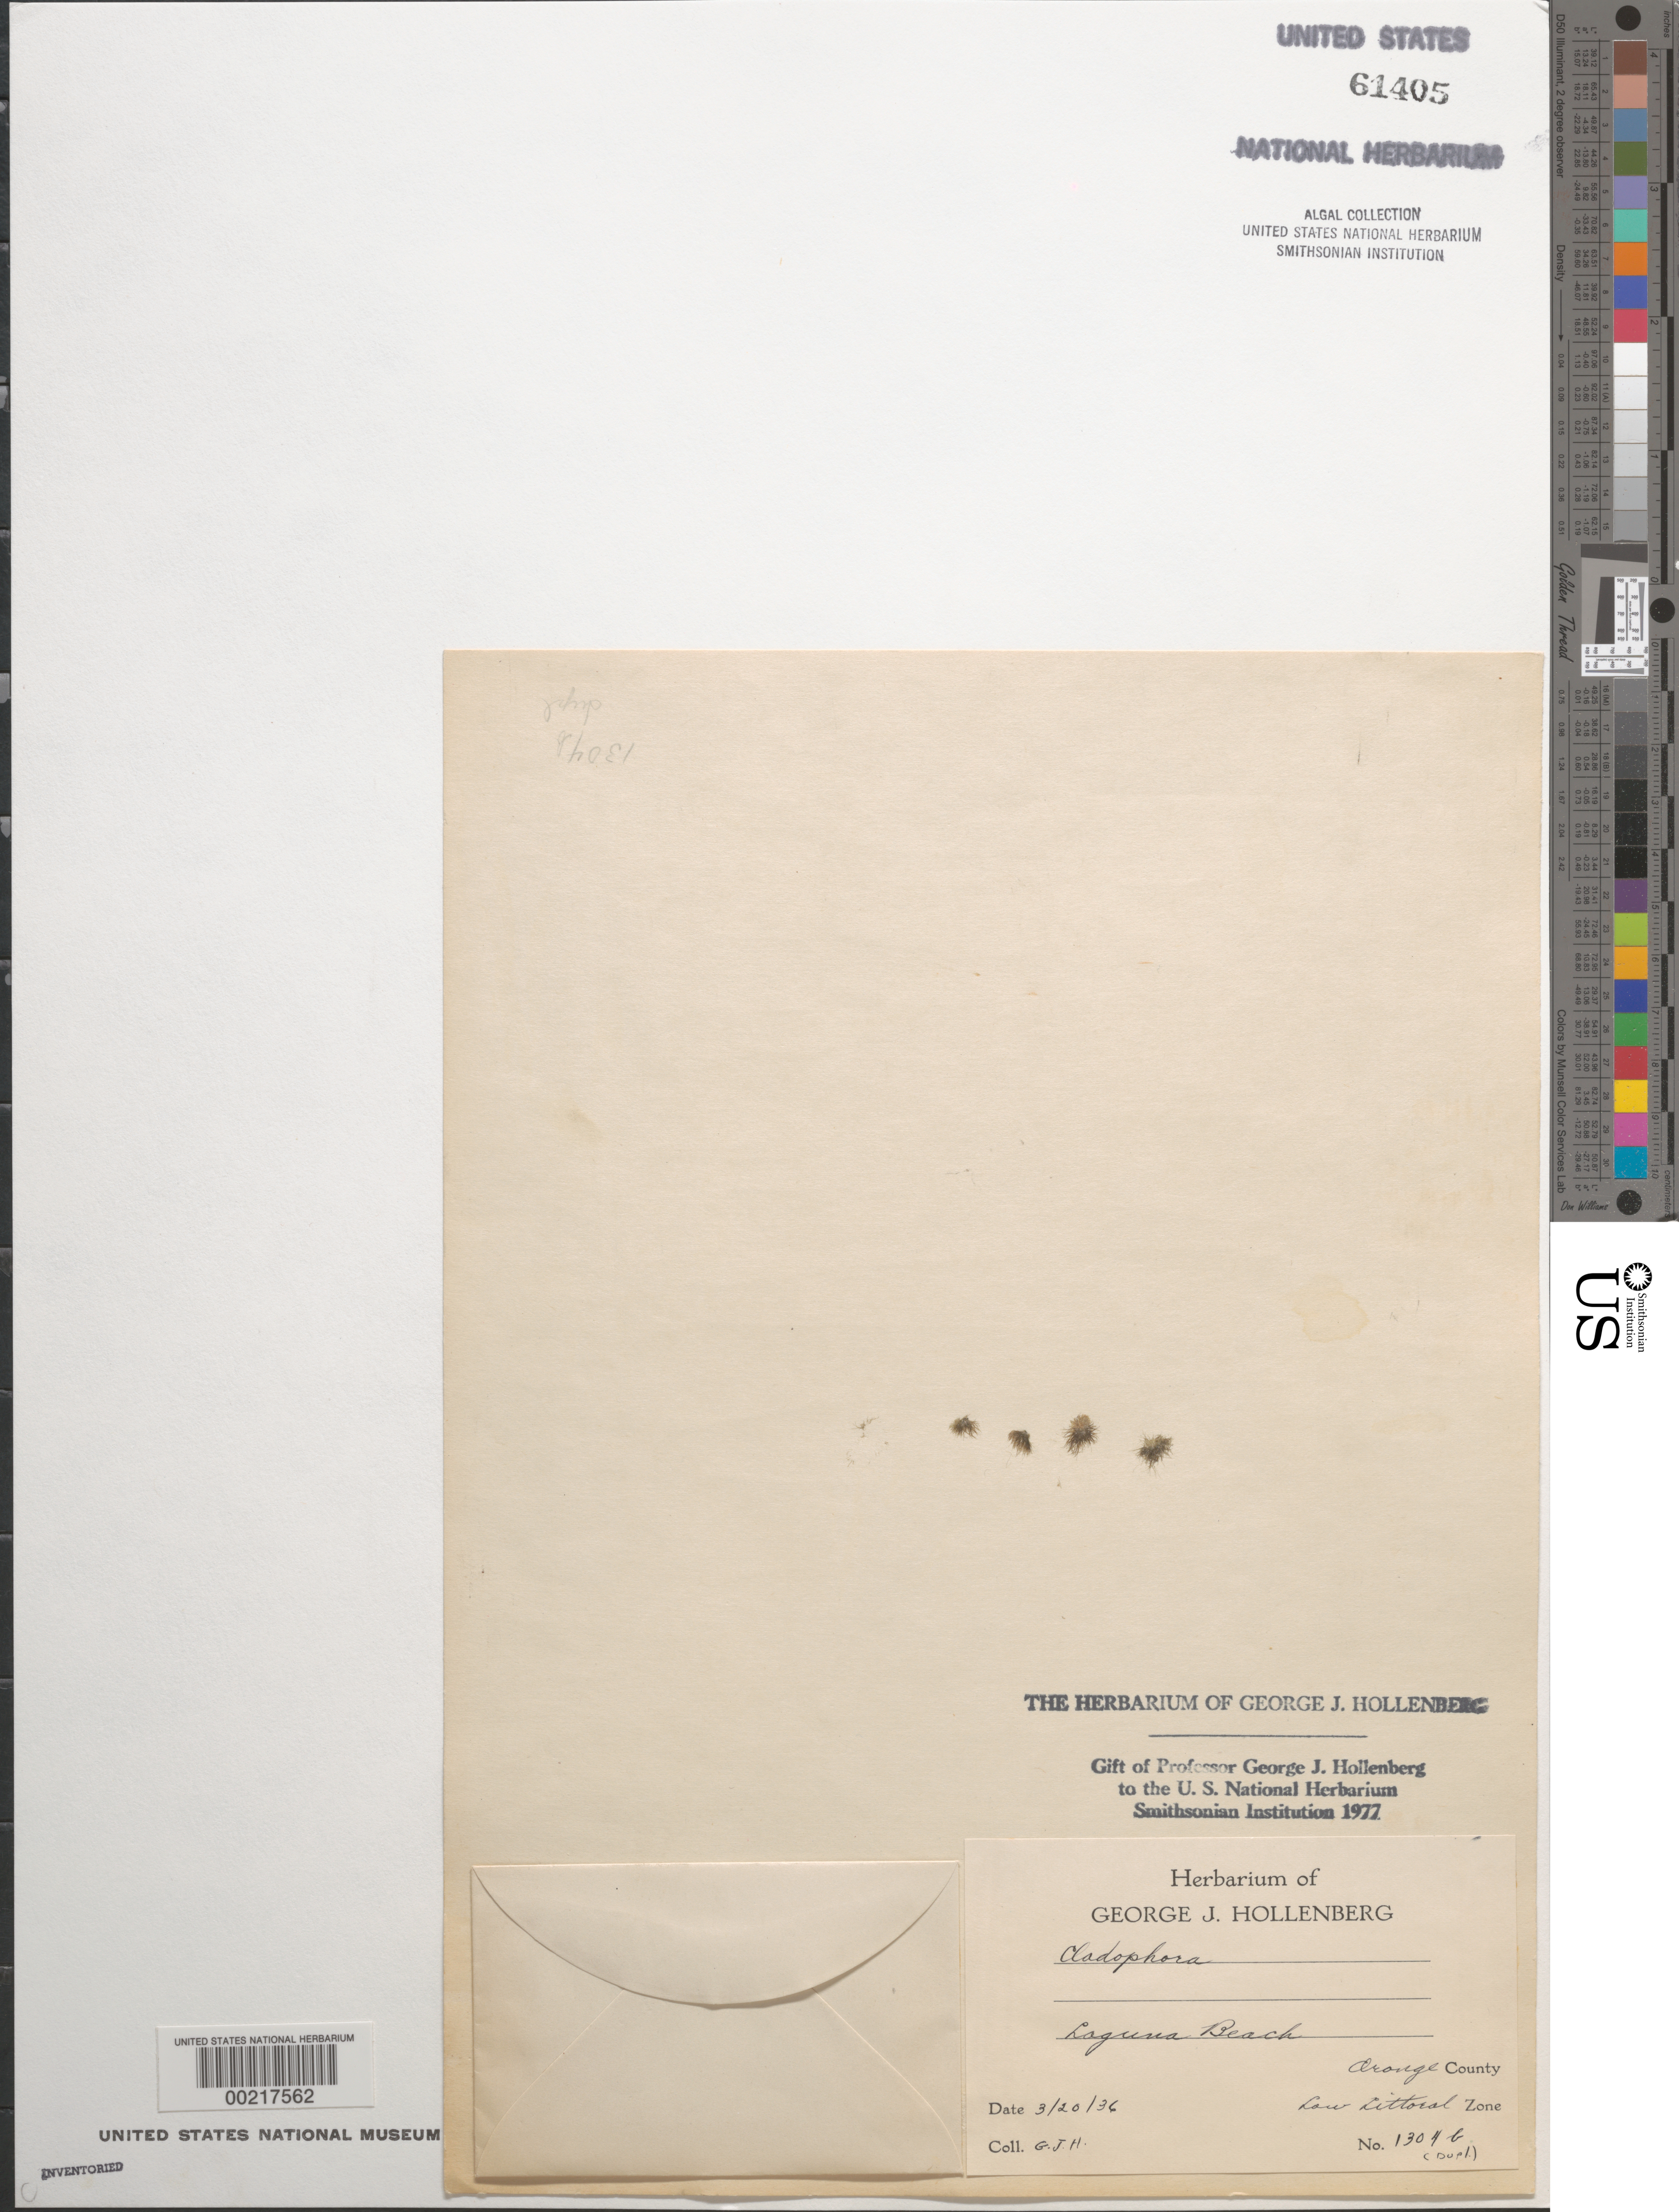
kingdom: Plantae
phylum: Chlorophyta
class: Ulvophyceae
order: Cladophorales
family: Cladophoraceae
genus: Cladophora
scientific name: Cladophora sp.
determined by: Hollenberg, George J.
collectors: G. Hollenberg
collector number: GJH 1304b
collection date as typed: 20 Mar 1936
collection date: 1936-03-20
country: United States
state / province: California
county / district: Orange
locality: Laguna Beach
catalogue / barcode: US 61405